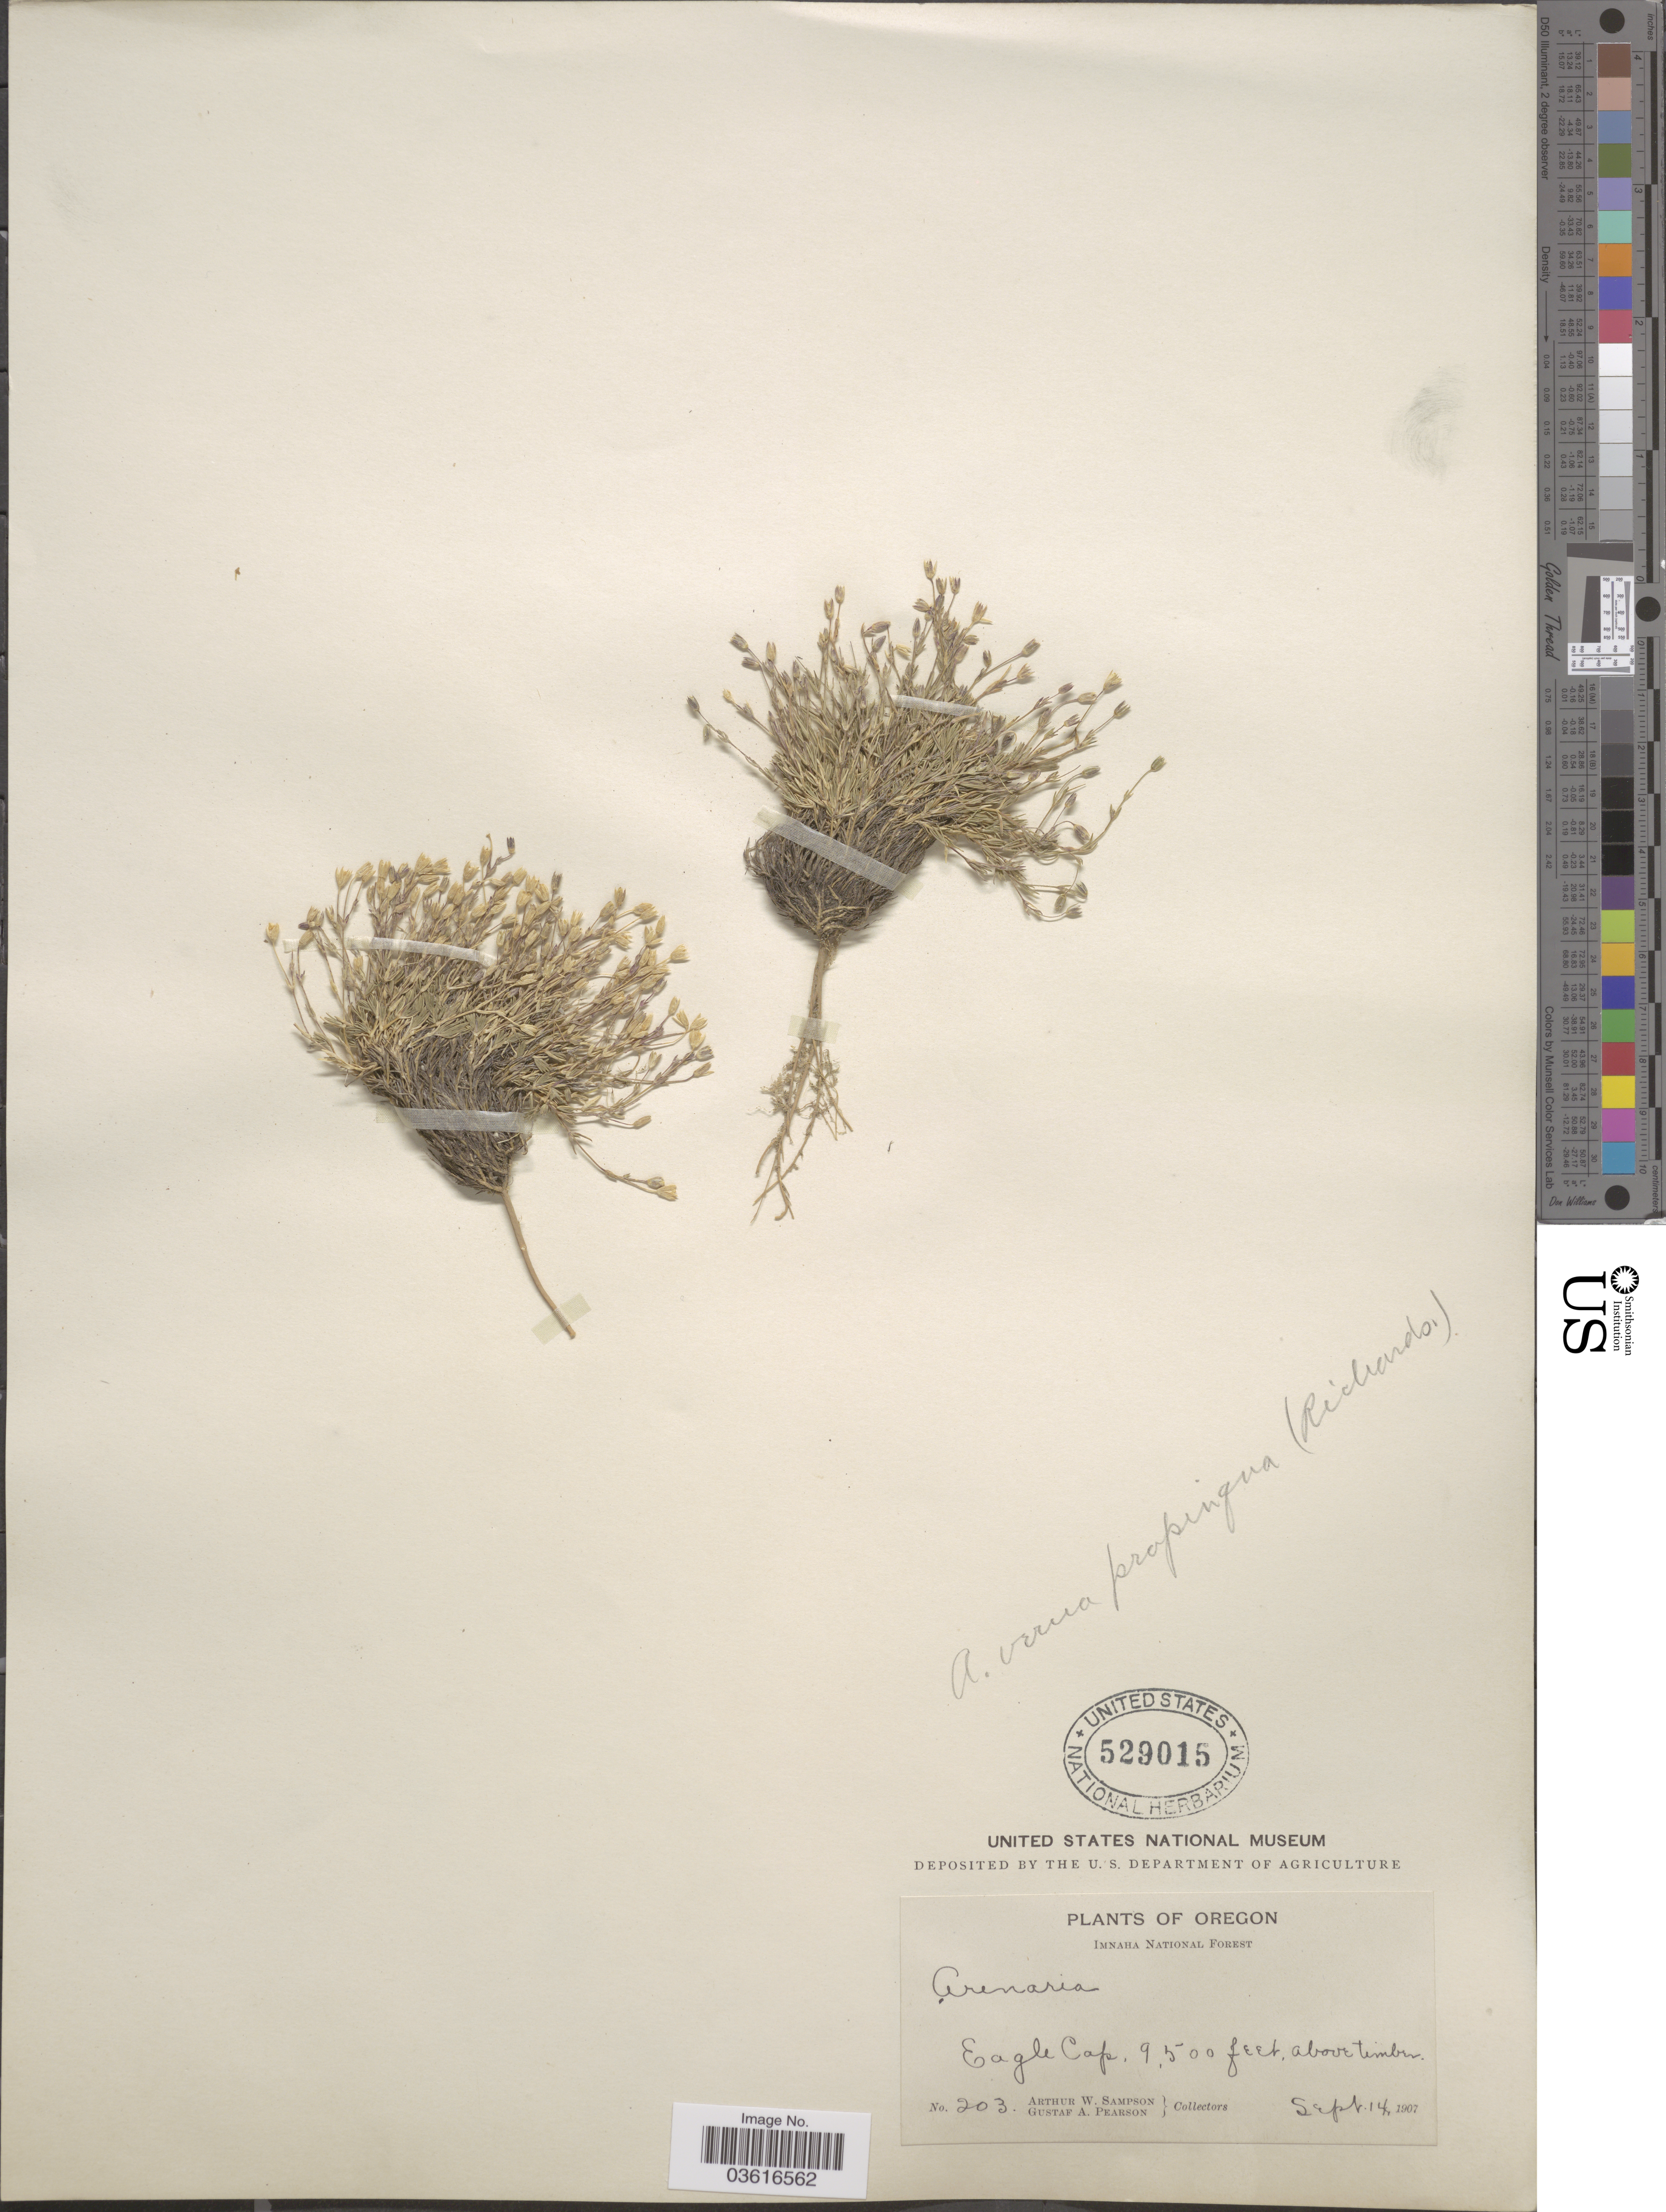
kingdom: Plantae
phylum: Tracheophyta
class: Magnoliopsida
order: Caryophyllales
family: Caryophyllaceae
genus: Minuartia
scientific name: Minuartia propinqua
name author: (Richardson) House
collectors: A. Sampson & G. Pearson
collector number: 203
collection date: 1907-09-14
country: United States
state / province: Oregon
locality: Imnaha National Forest. Eagle Cap, above timber.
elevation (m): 2896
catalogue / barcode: US 529015